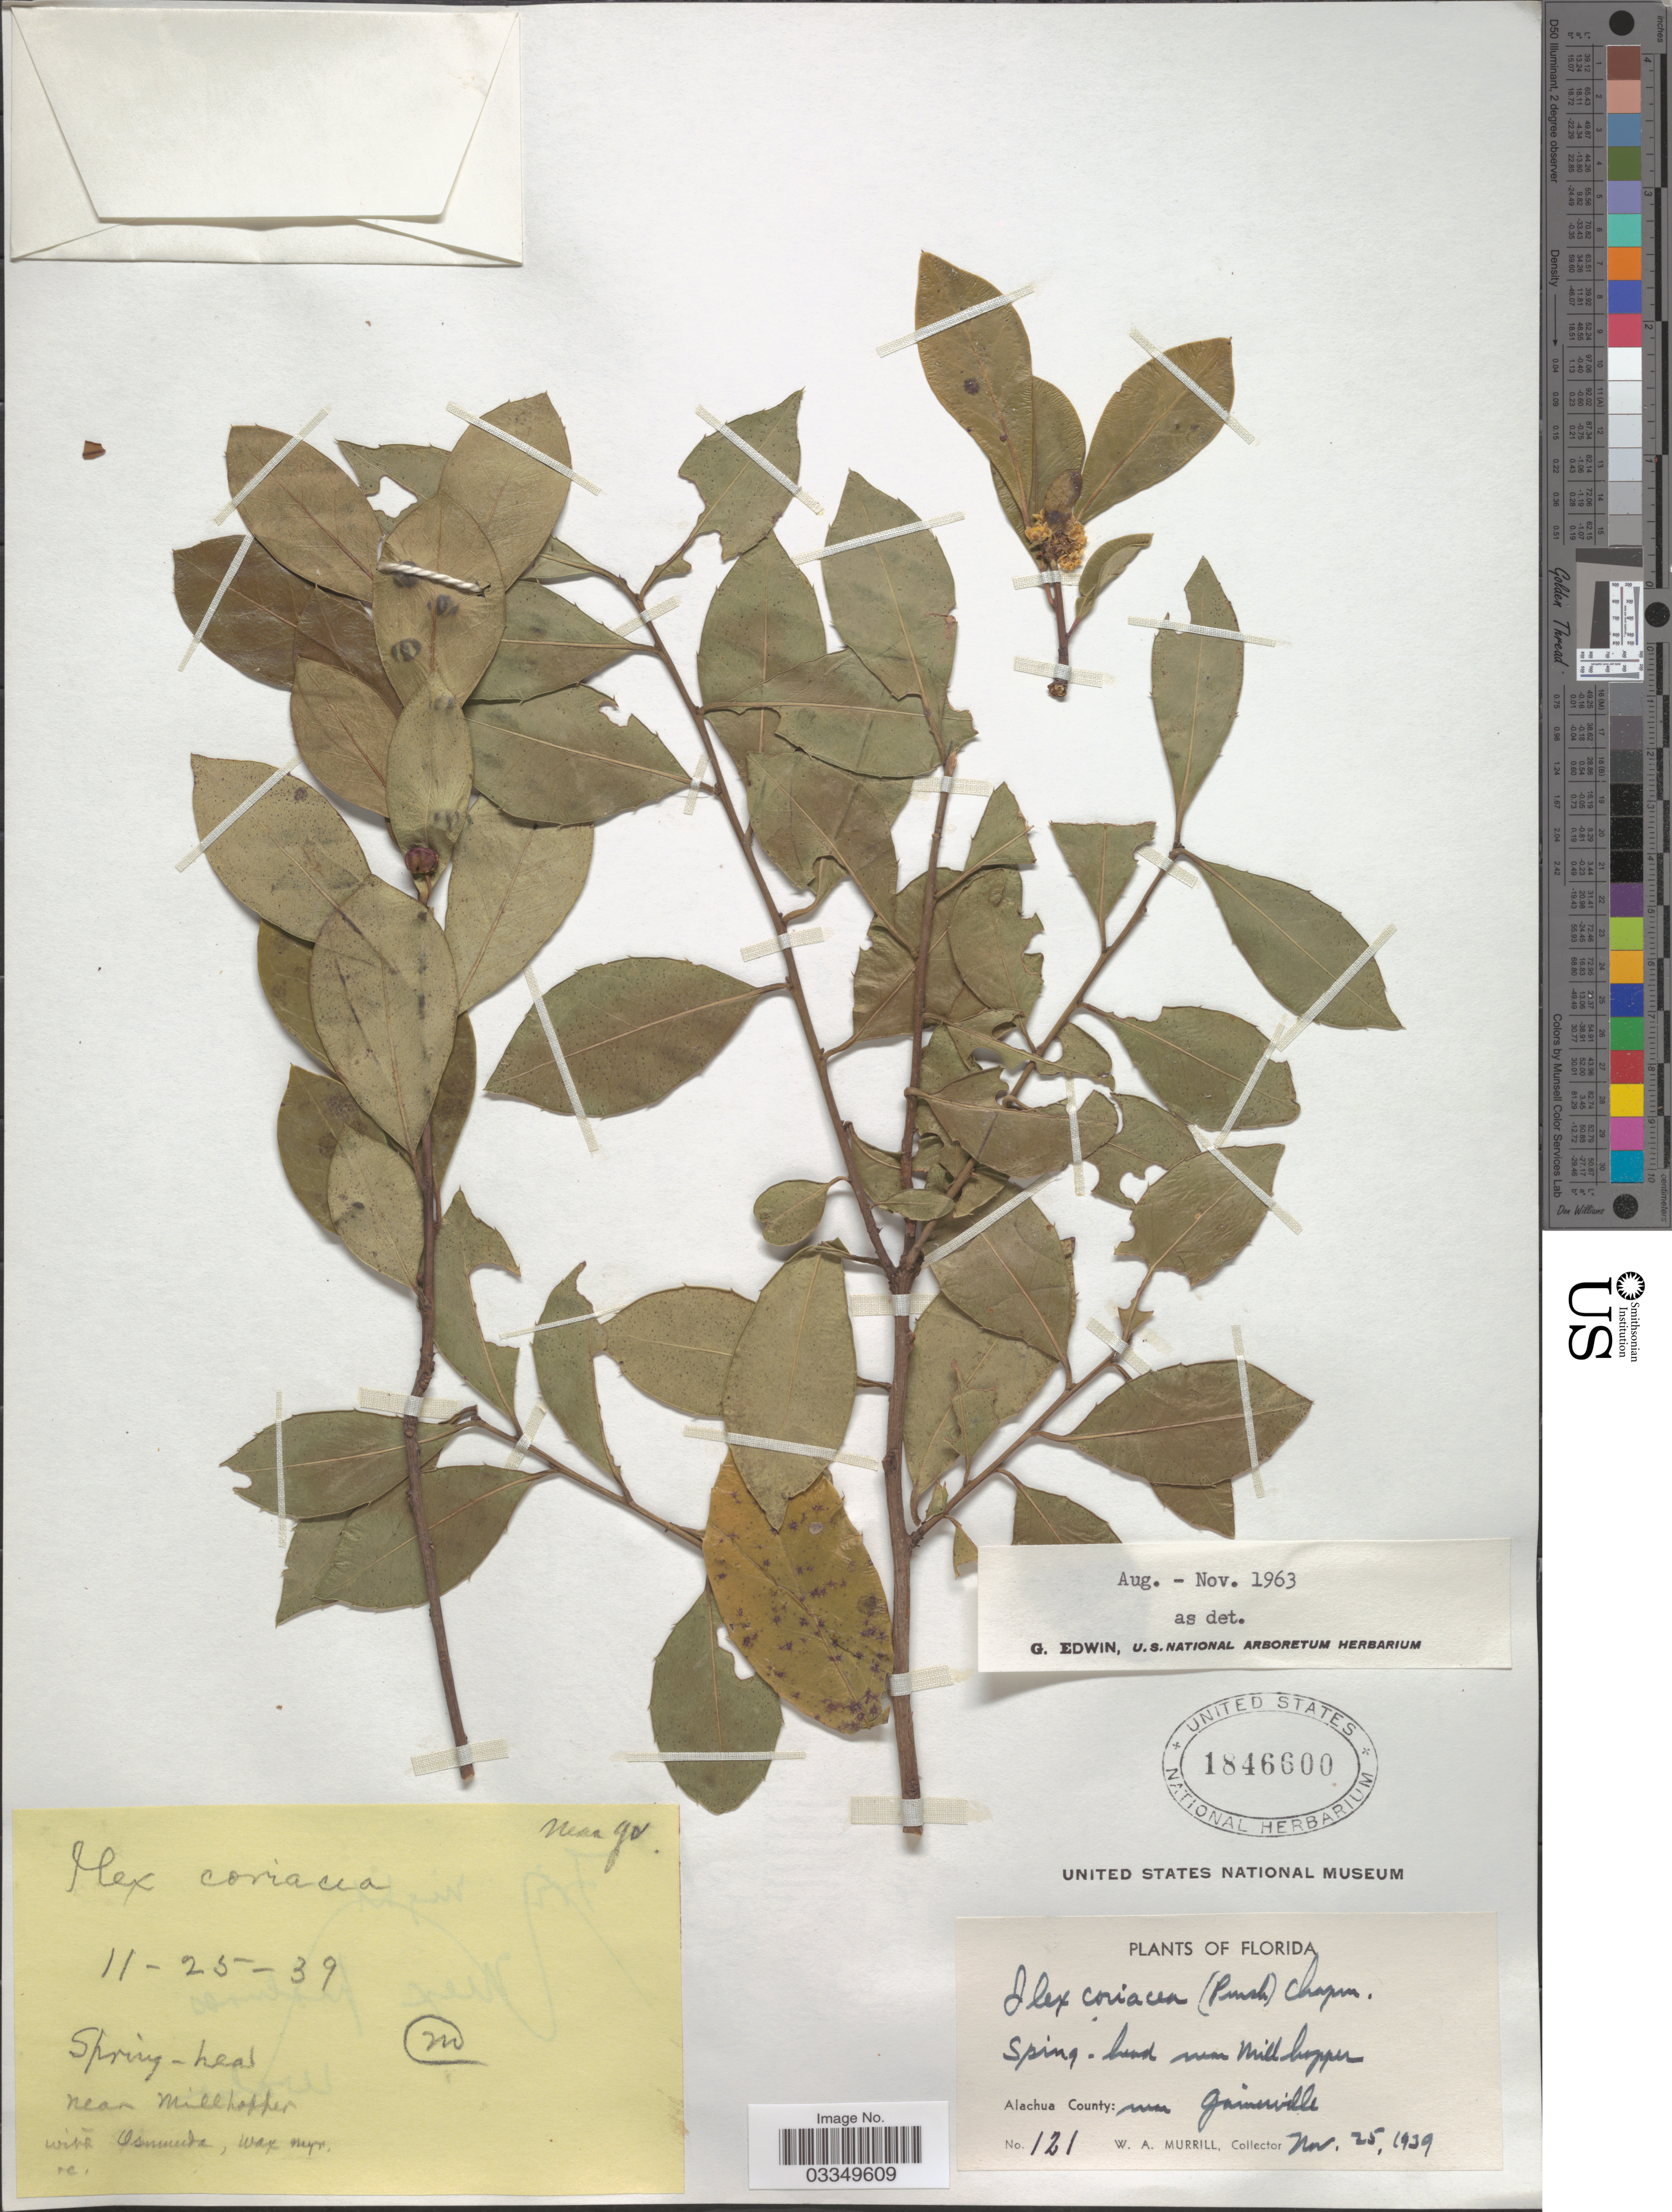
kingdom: Plantae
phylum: Tracheophyta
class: Magnoliopsida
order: Aquifoliales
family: Aquifoliaceae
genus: Ilex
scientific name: Ilex coriacea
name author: (Pursh) Chapm.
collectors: W. A. Murrill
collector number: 121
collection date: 1939-11-25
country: United States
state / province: Florida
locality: Spring-head near Millhopper, Alachua County: near Gainesville.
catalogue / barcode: US 1846600